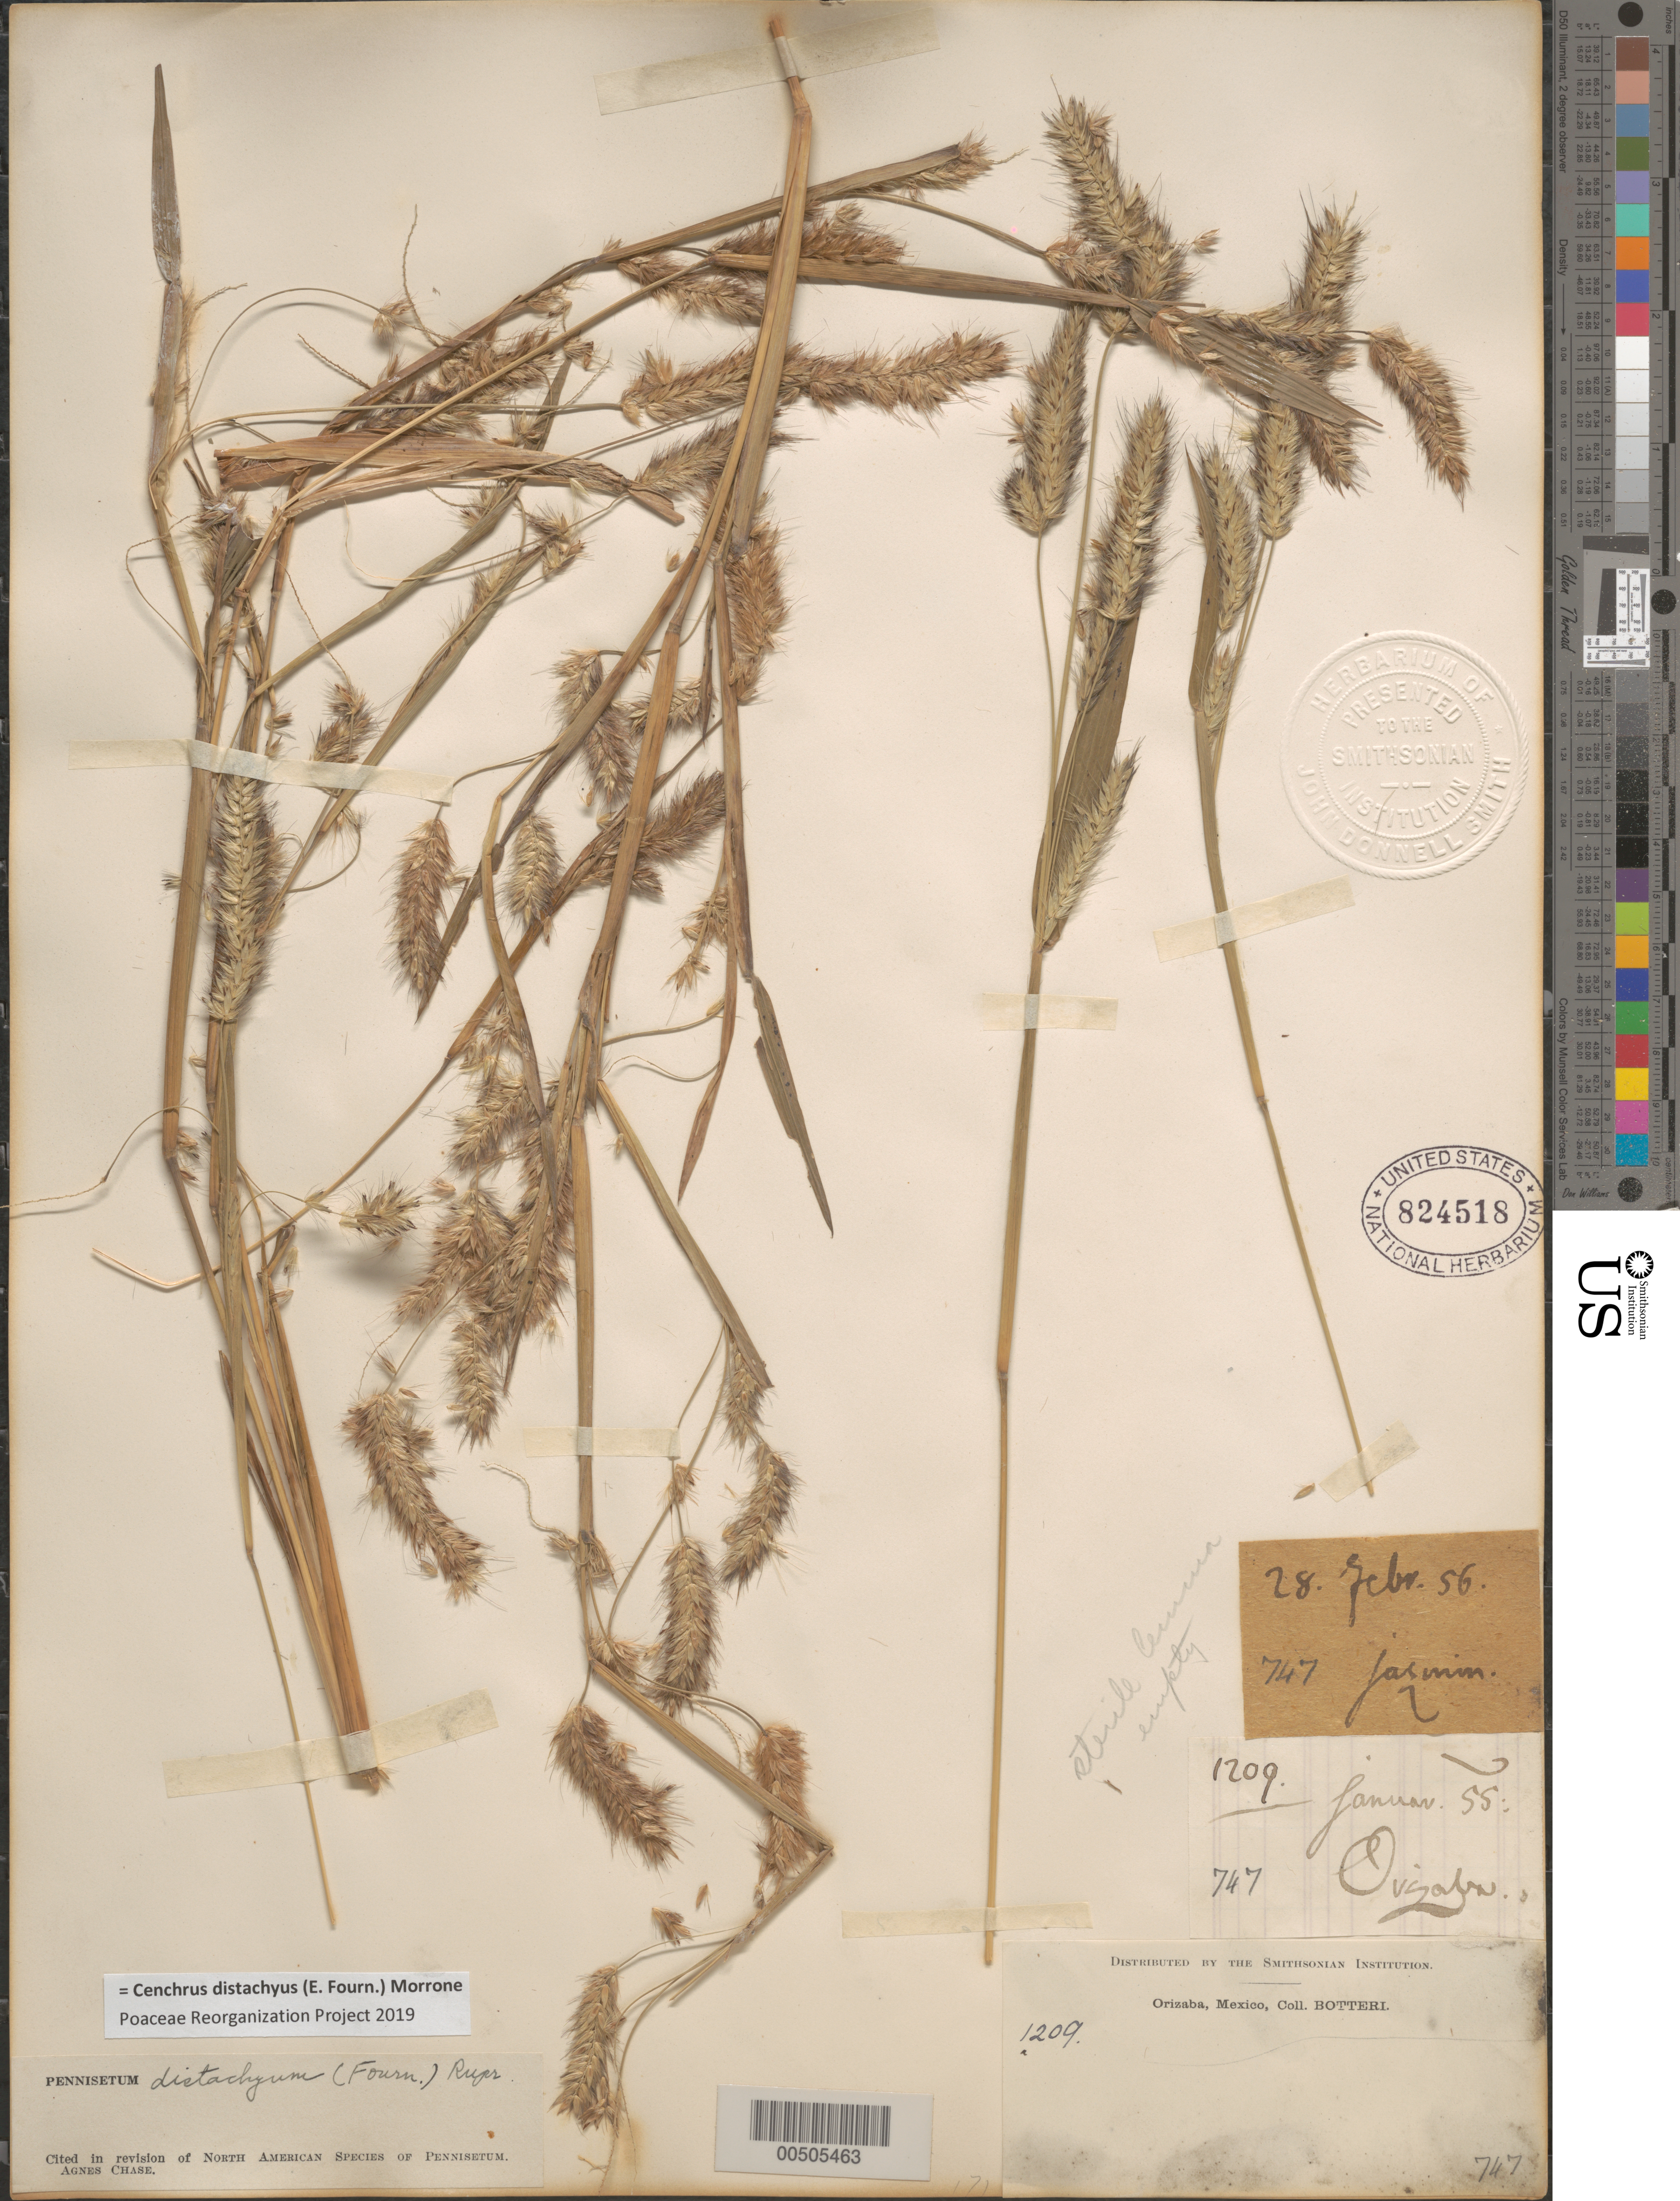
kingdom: Plantae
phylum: Tracheophyta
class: Liliopsida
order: Poales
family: Poaceae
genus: Cenchrus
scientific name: Cenchrus distachyus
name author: (E. Fourn.) Morrone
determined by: Poaceae Reorganization Project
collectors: -. Botteri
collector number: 1209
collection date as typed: Jan 1955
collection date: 1955-01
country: Mexico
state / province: Veracruz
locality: Orizaba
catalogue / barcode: US 824518